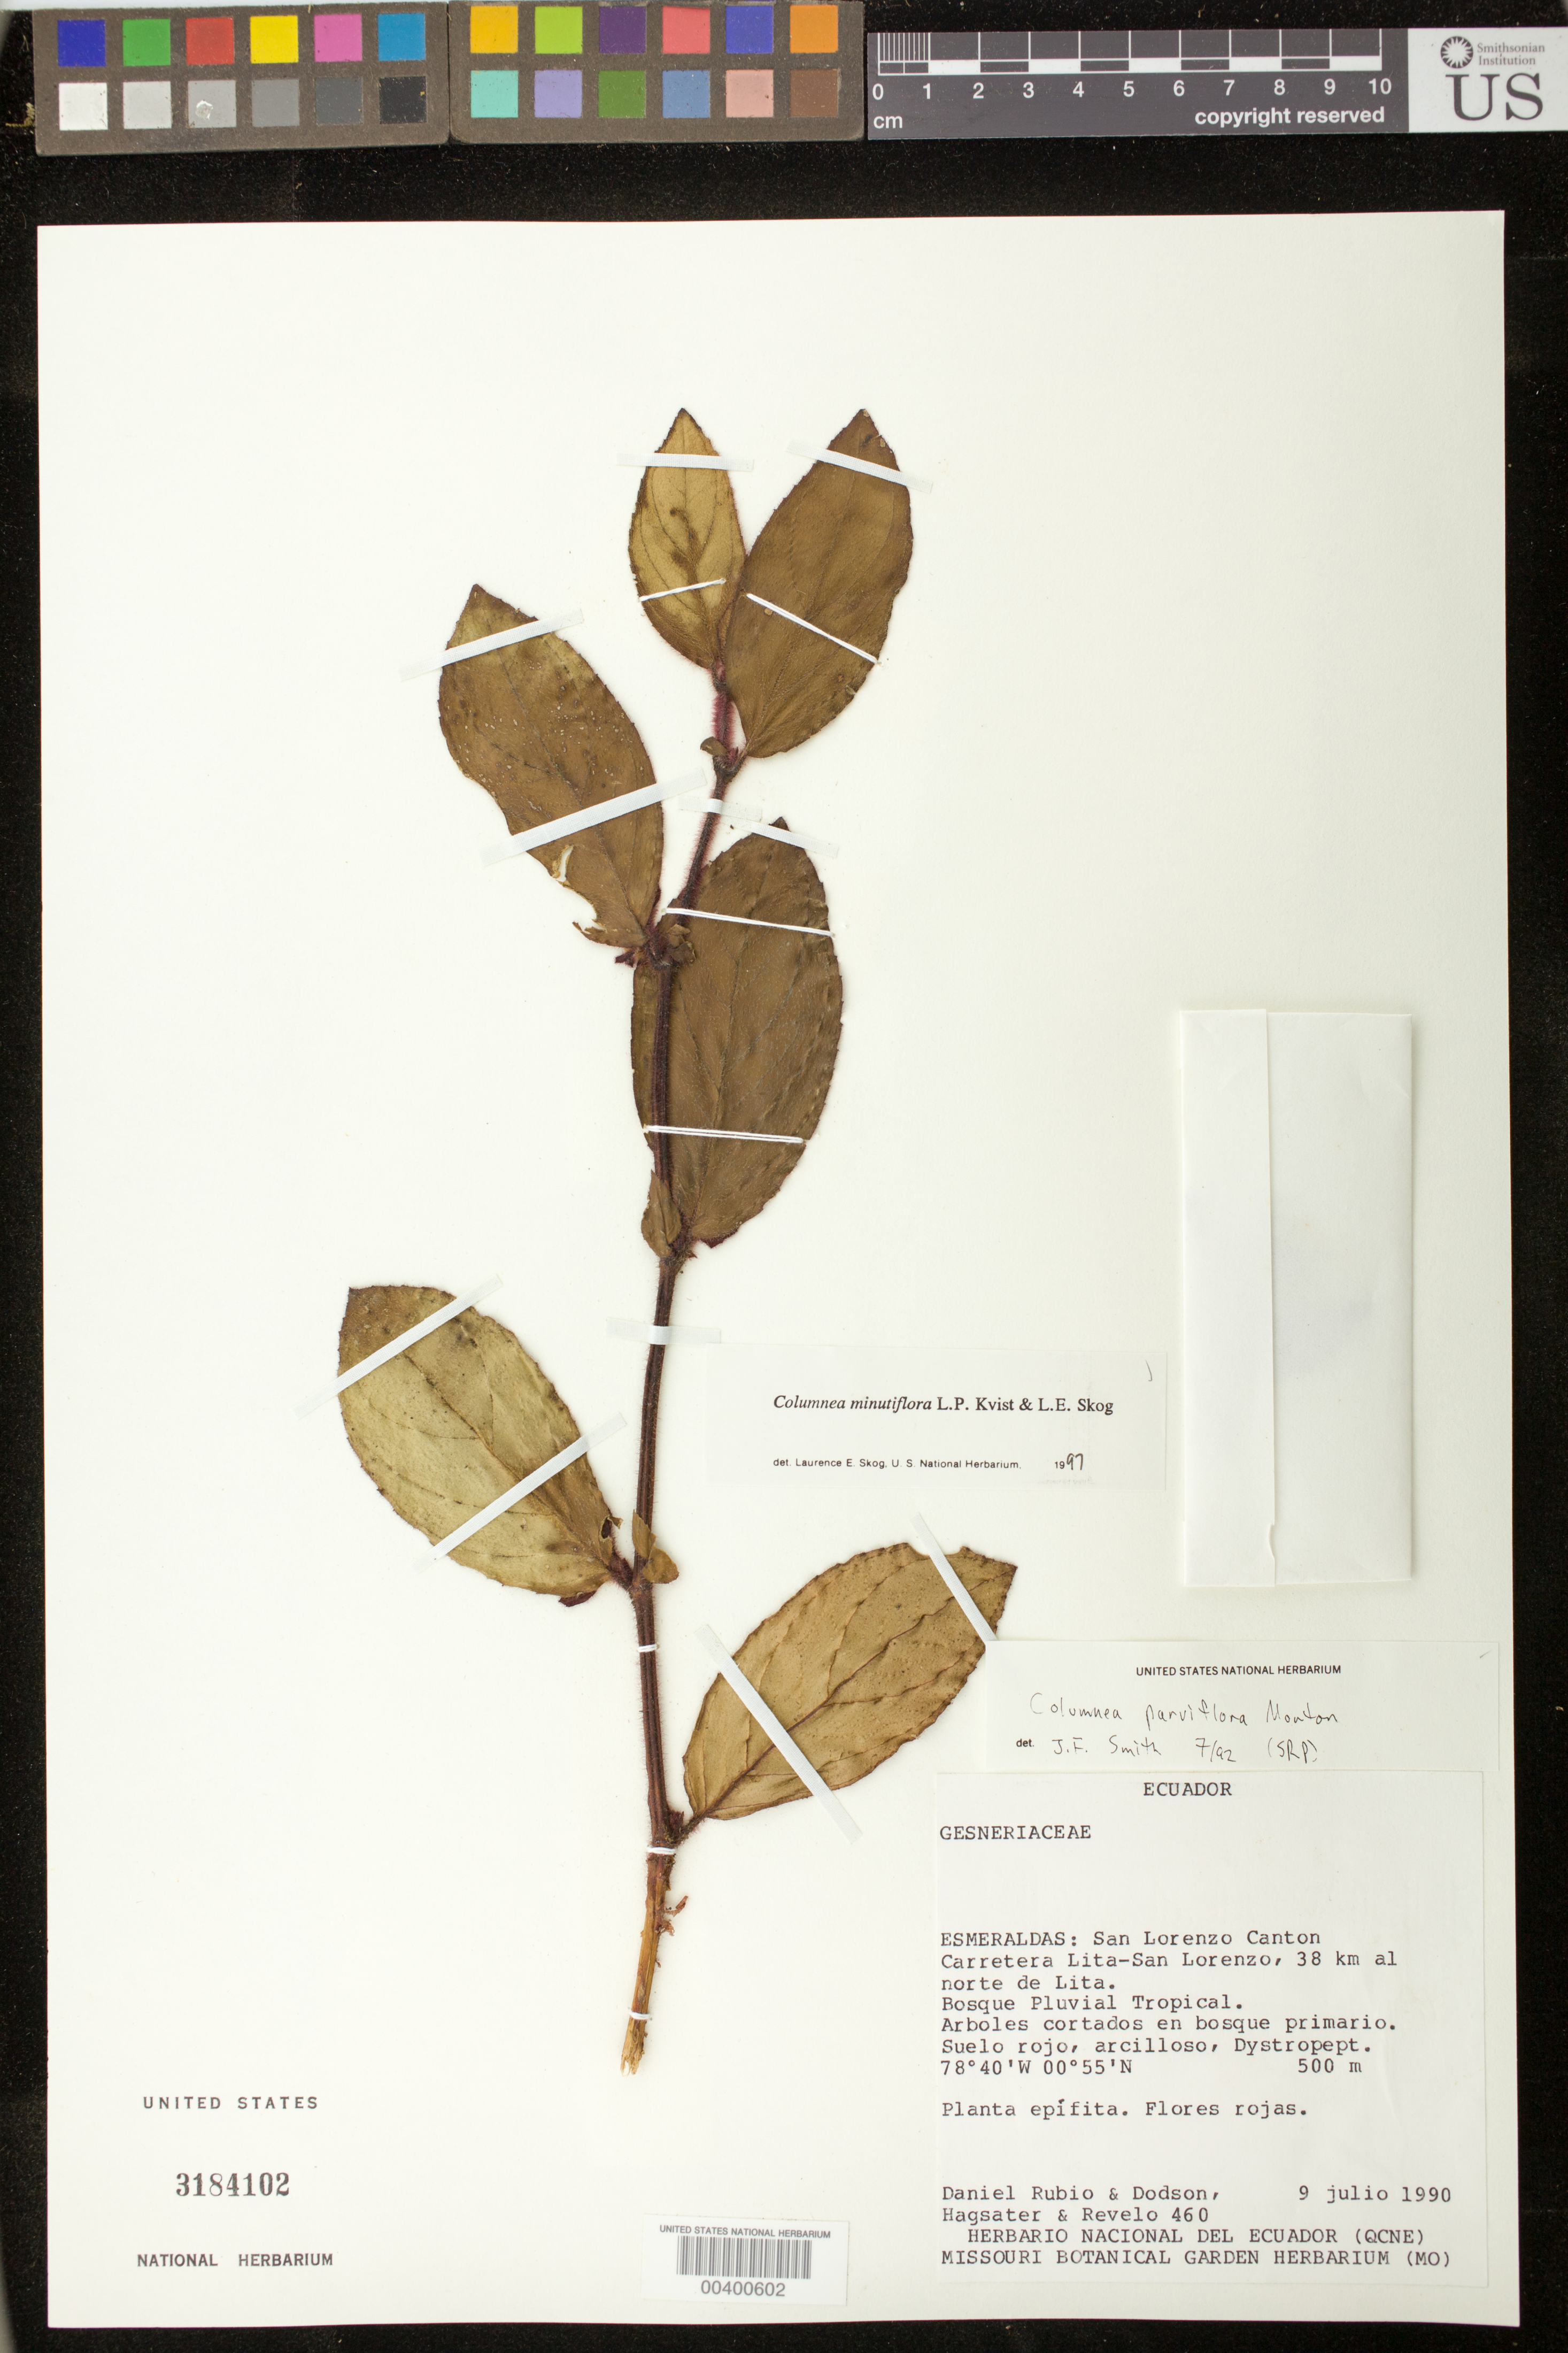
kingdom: Plantae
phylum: Tracheophyta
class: Magnoliopsida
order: Lamiales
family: Gesneriaceae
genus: Columnea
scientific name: Columnea minutiflora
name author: L.P. Kvist & L.E. Skog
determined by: Skog, Laurence E.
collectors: D. Rubio, C. H. Dodson, E. Hágsater & -. Revelo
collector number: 460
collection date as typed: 09 Jul 1990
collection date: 1990-07-09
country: Ecuador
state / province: Esmeraldas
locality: San Lorenzo Canton, carretera Lita - San Lorenzo, 38 km al norte de Lita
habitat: Bosque pluvial tropical; arboles cortados en bosque primario; suelo rojo, arcilloso, Dystropept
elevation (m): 500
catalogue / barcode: US 3184102